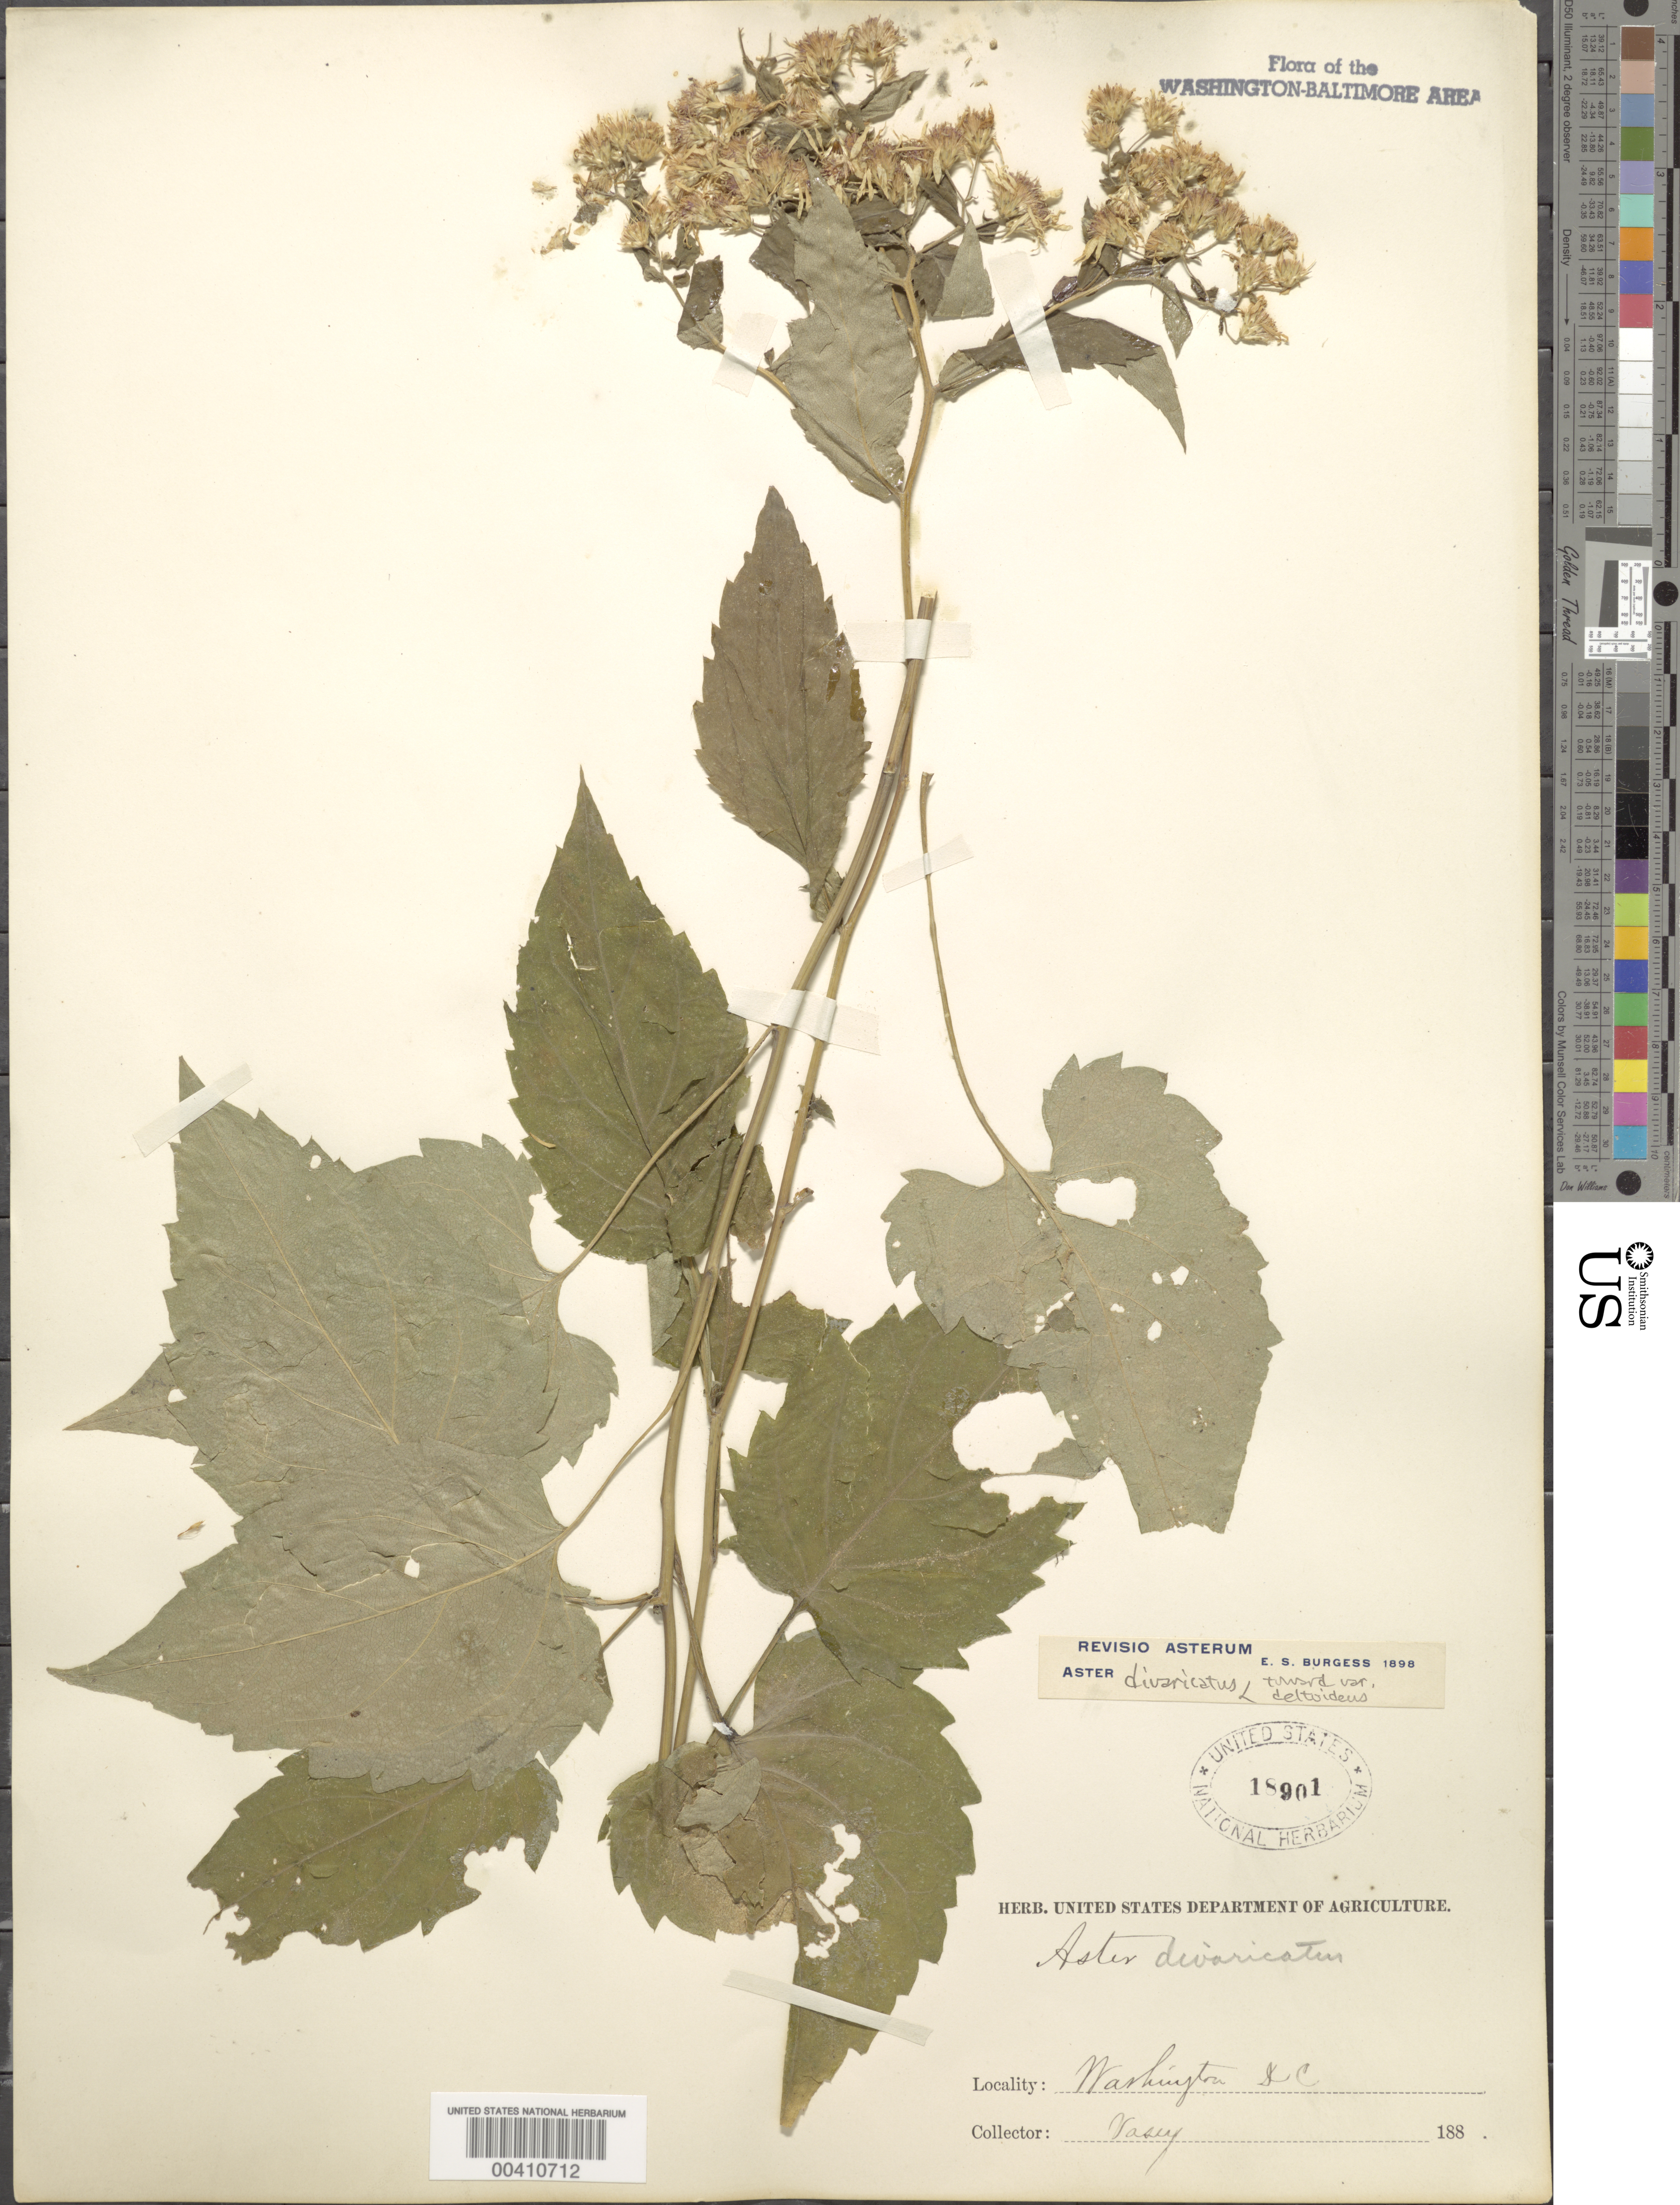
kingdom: Plantae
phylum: Tracheophyta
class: Magnoliopsida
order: Asterales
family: Asteraceae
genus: Eurybia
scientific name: Eurybia divaricata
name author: (L.) G.L. Nesom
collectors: G. Vasey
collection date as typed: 188-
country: United States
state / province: District of Columbia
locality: Washington DC Area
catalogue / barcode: US 18901